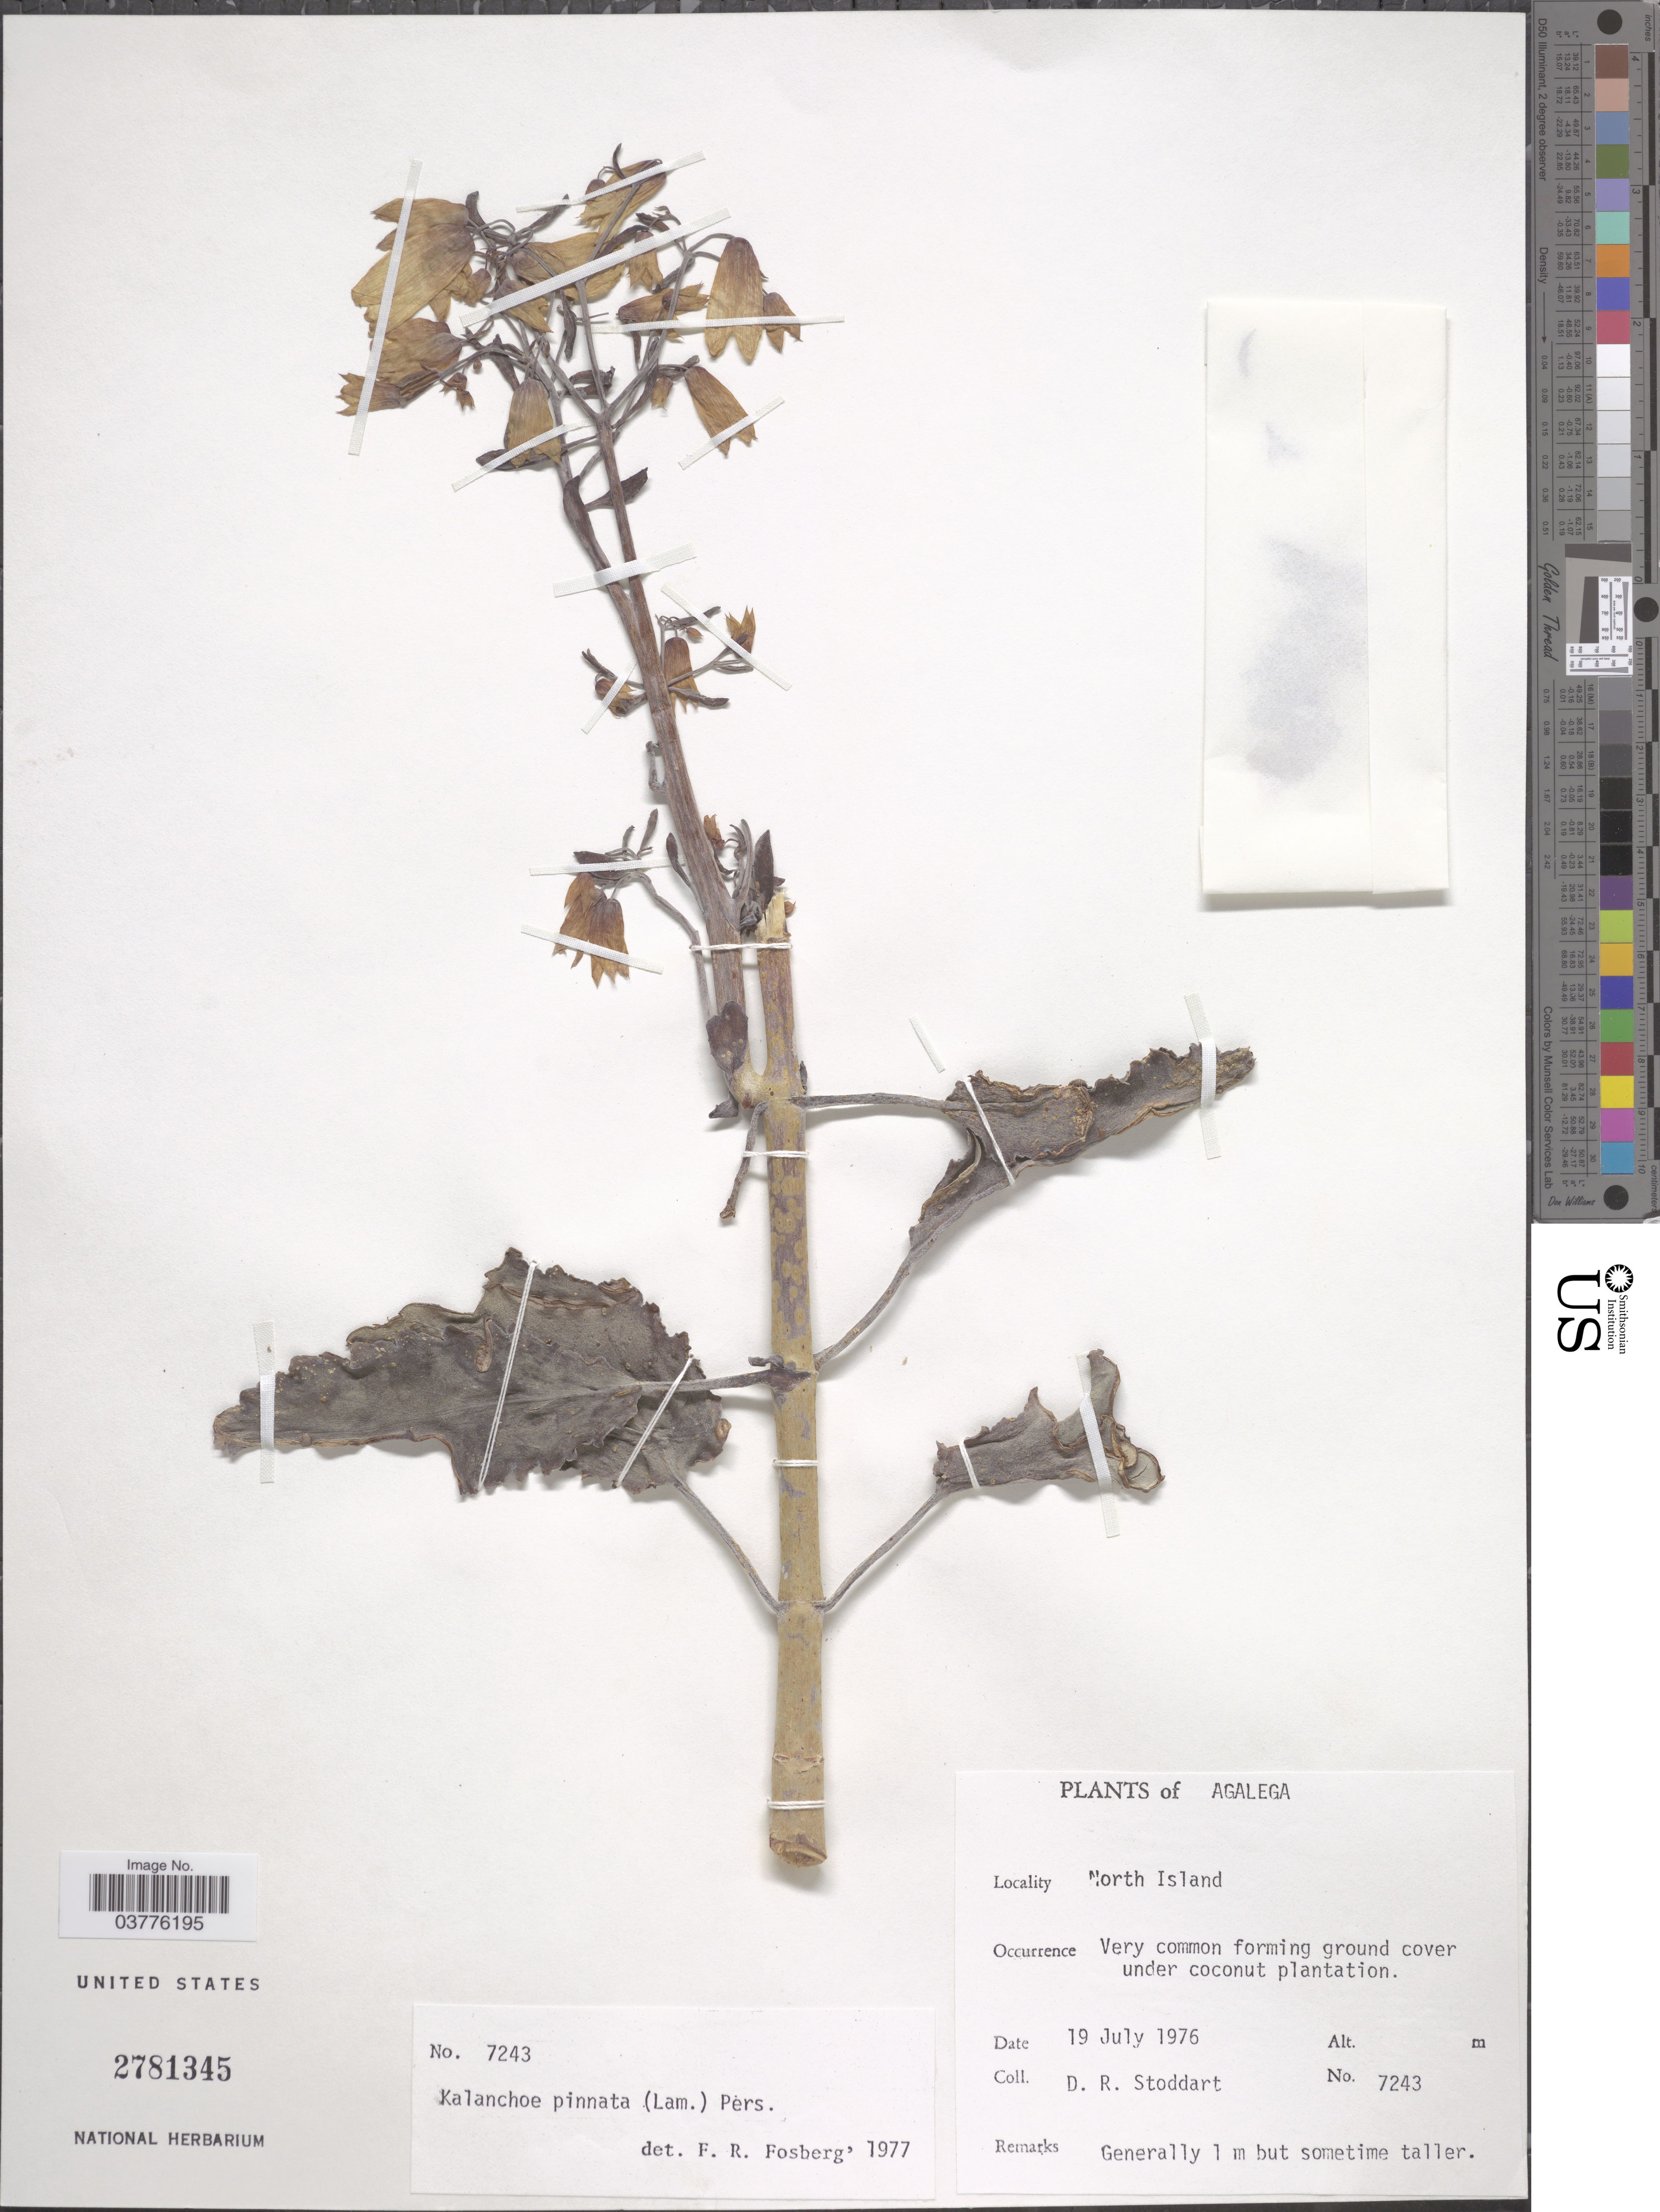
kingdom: Plantae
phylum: Tracheophyta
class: Magnoliopsida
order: Saxifragales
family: Crassulaceae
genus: Kalanchoe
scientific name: Kalanchoe pinnata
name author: (Lam.) Pers.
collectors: D. R. Stoddart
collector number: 7243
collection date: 1976-07-19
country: Mauritius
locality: Agalega. North Island.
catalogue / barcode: US 2781345